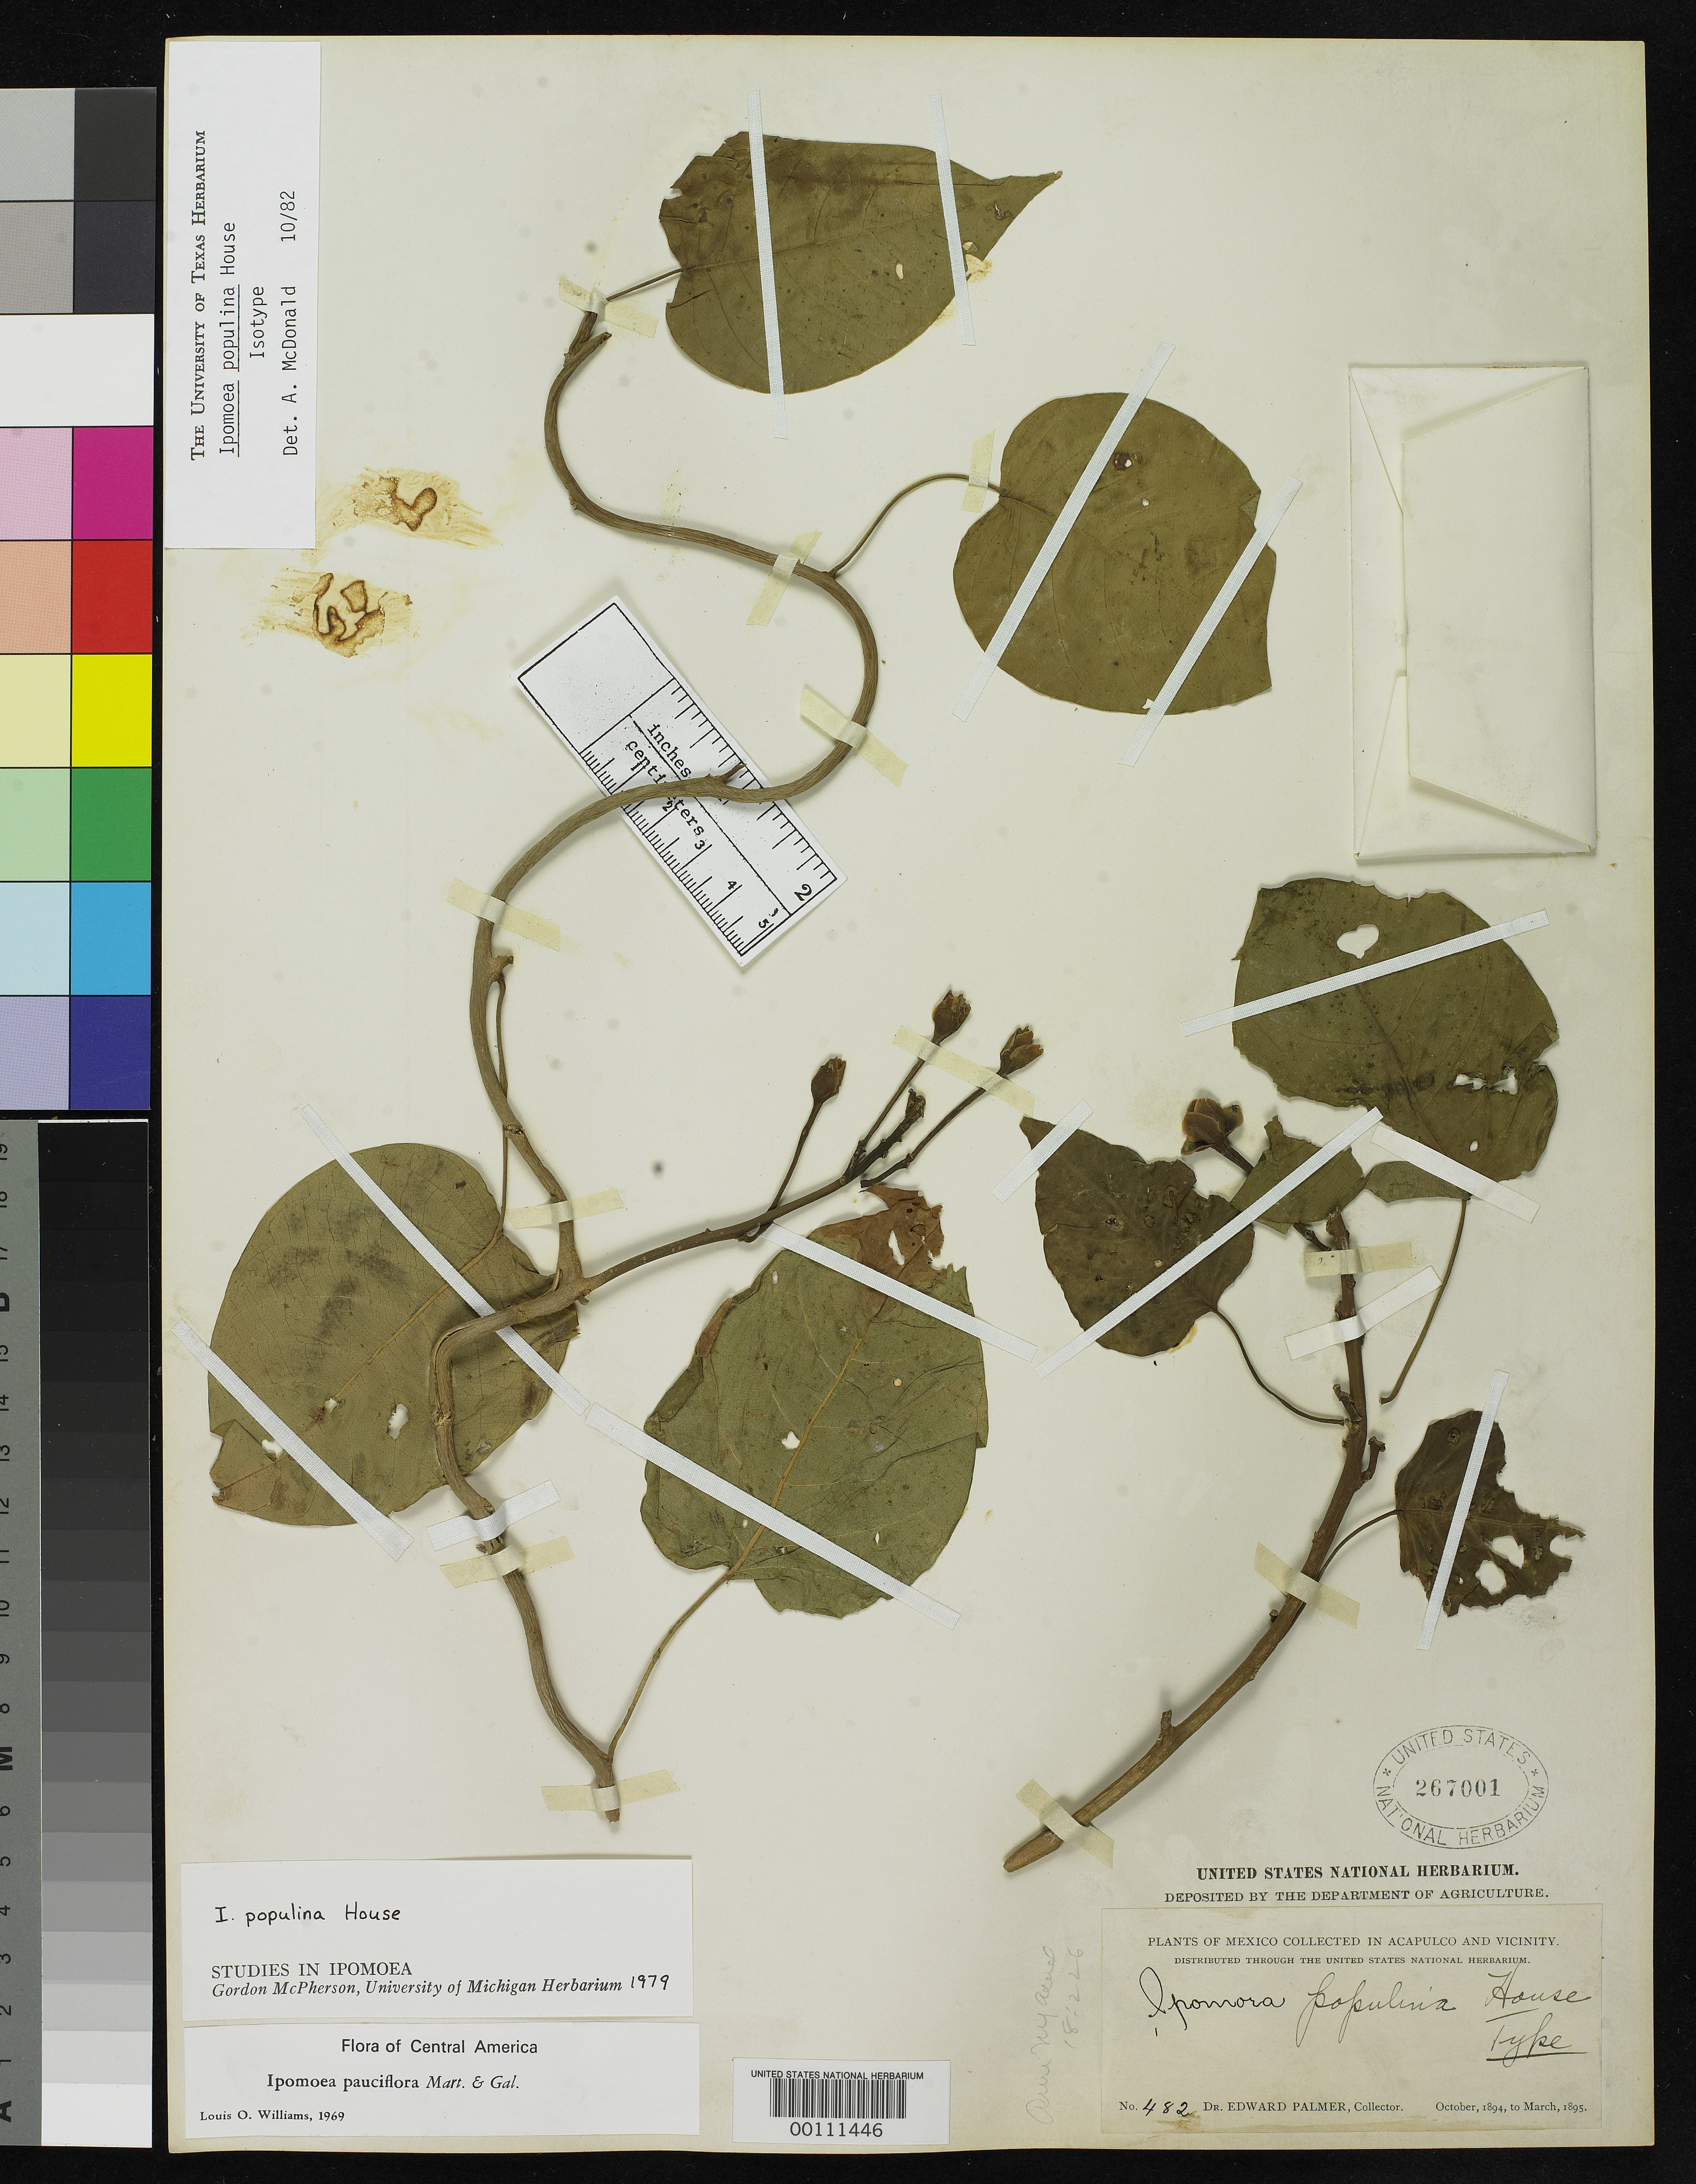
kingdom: Plantae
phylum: Tracheophyta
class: Magnoliopsida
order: Solanales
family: Convolvulaceae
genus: Ipomoea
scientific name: Ipomoea populina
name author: House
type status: Holotype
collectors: E. Palmer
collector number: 482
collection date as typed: Oct 1894 to -- Mar 1895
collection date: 1894-10/1895-03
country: Mexico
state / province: Guerrero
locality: Acapulco.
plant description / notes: This sheet annotated "Type" in unknown hand. One of three original sheets at US (USNH 266999, 267000, 267001); holotype on 3 sheets, holotype and isotypes, or 3 syntypes?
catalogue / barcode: US 267001